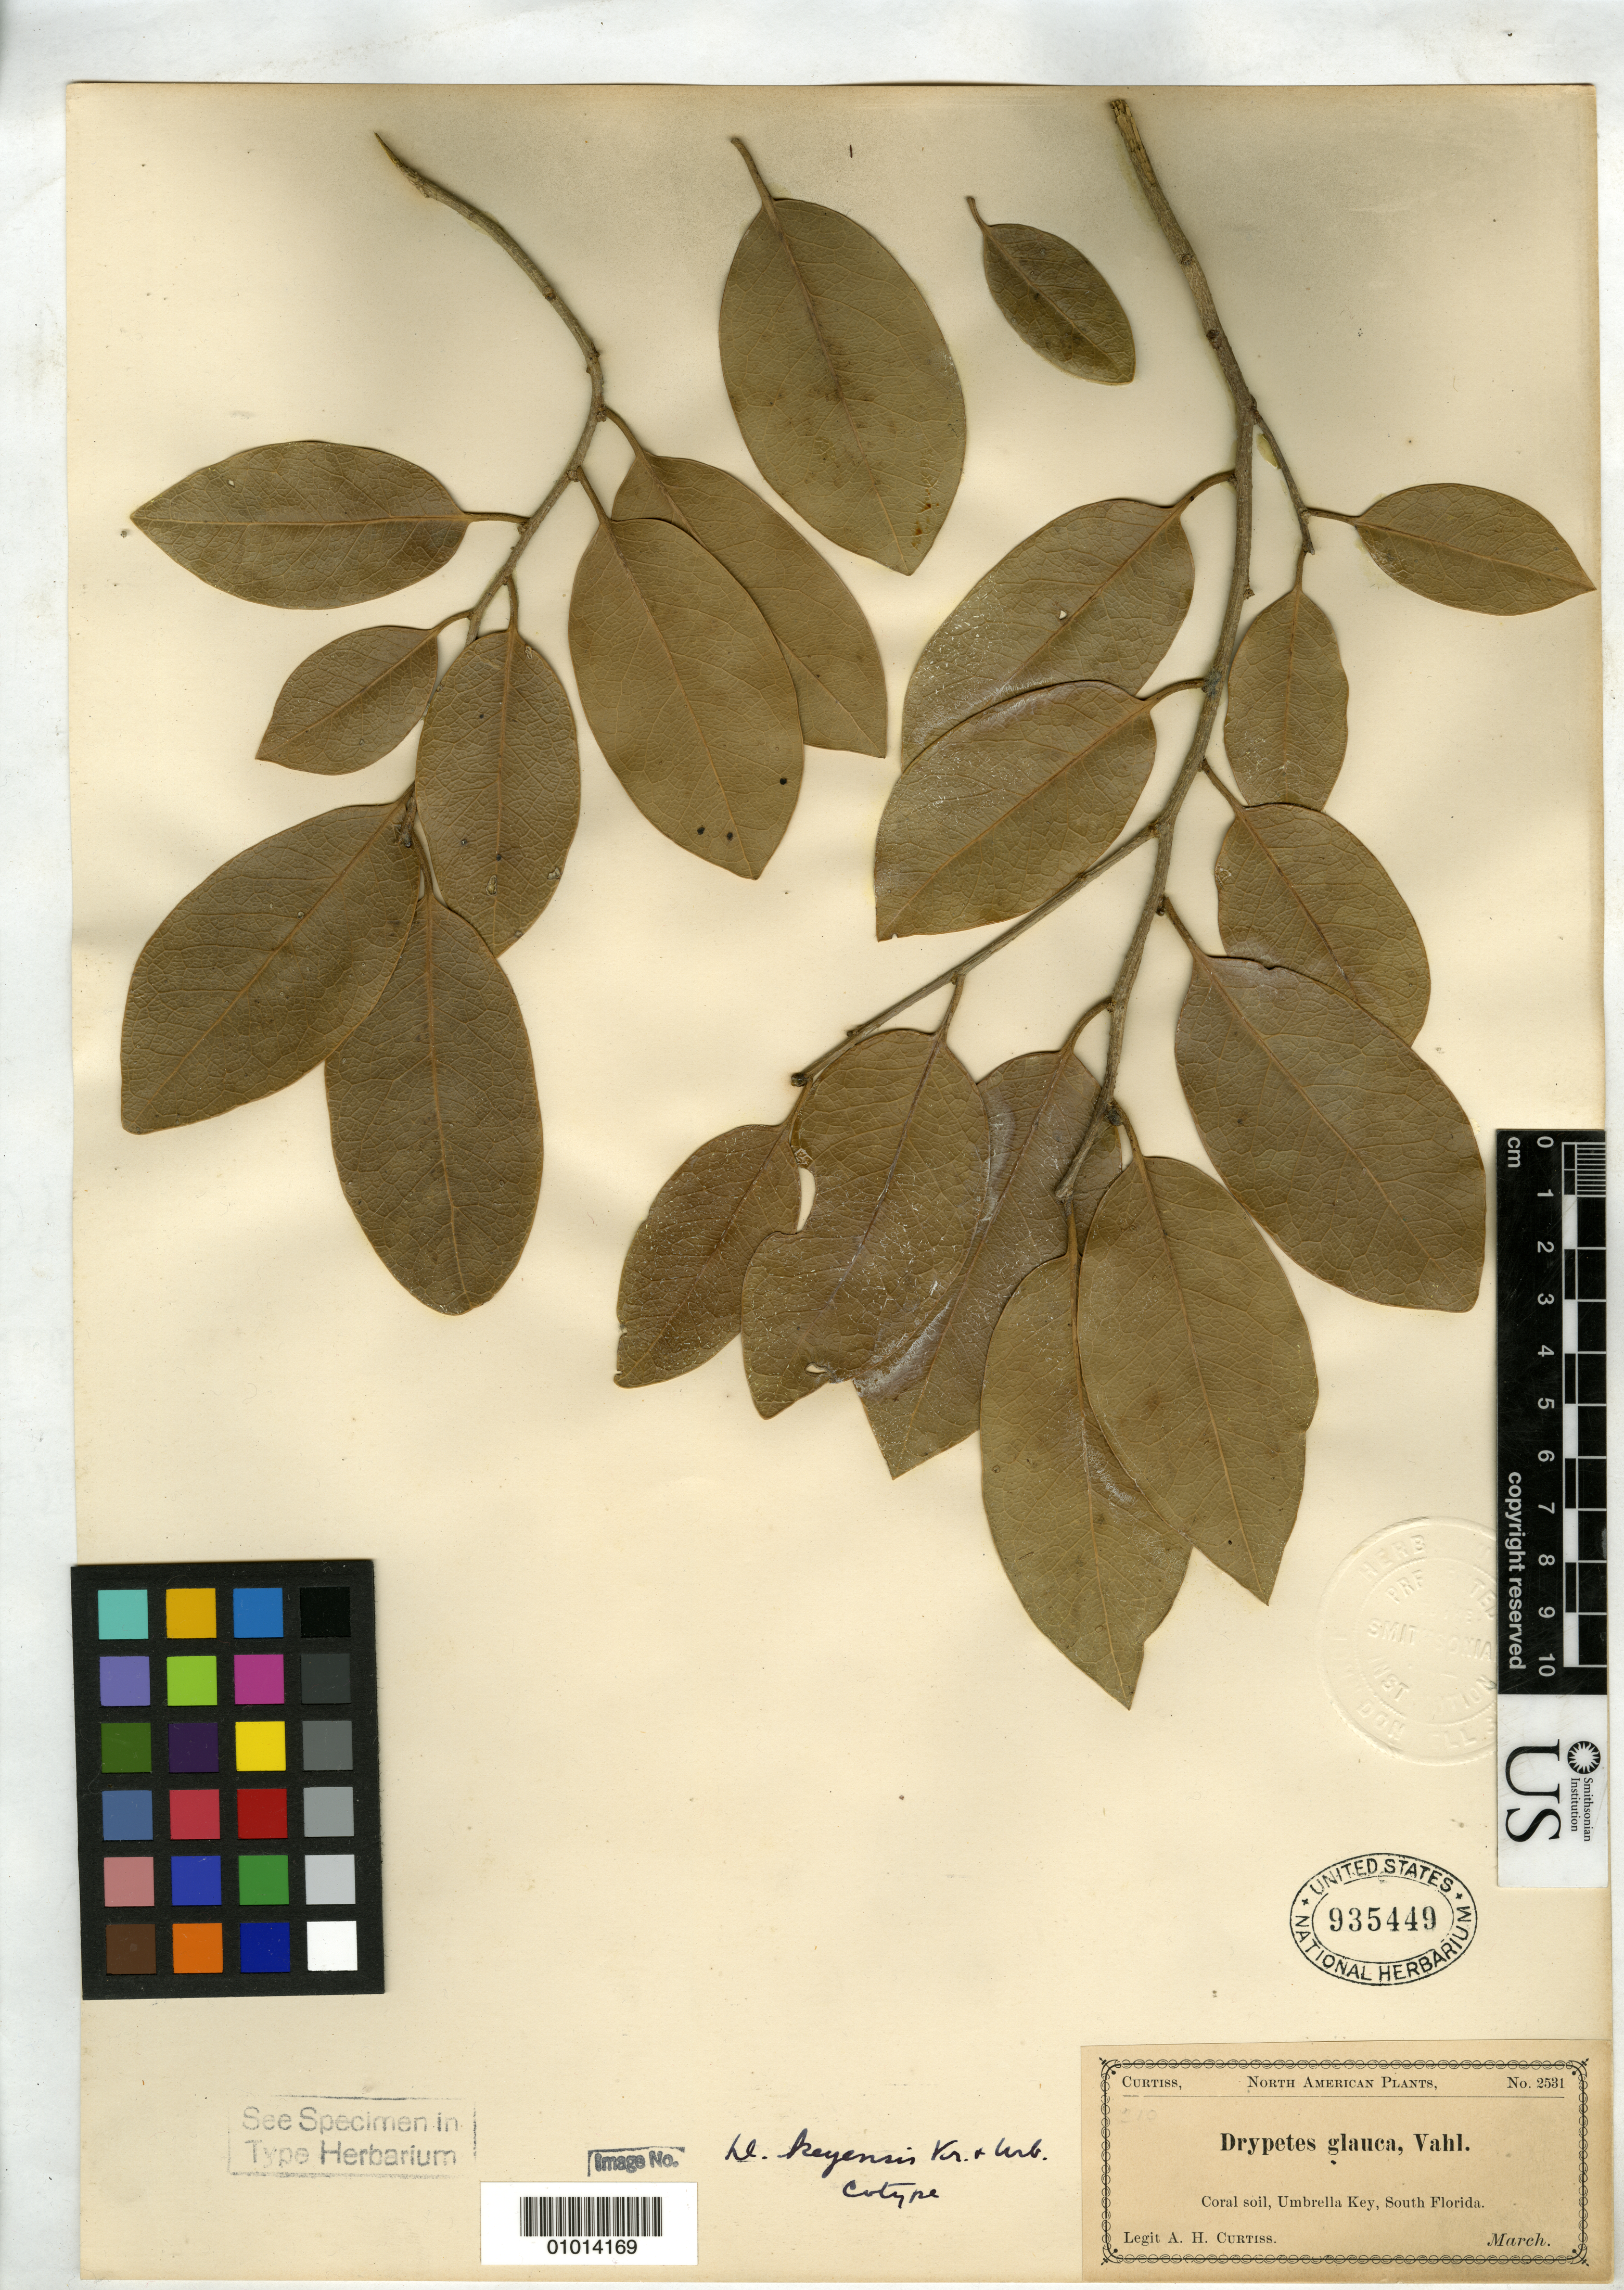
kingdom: Plantae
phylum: Tracheophyta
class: Magnoliopsida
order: Malpighiales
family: Putranjivaceae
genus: Drypetes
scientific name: Drypetes keyensis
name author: Krug & Urb.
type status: Isosyntype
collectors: A. Curtis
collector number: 2531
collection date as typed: Mar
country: United States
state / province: Florida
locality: Umbrella Key, South Florida.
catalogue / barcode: US 935449